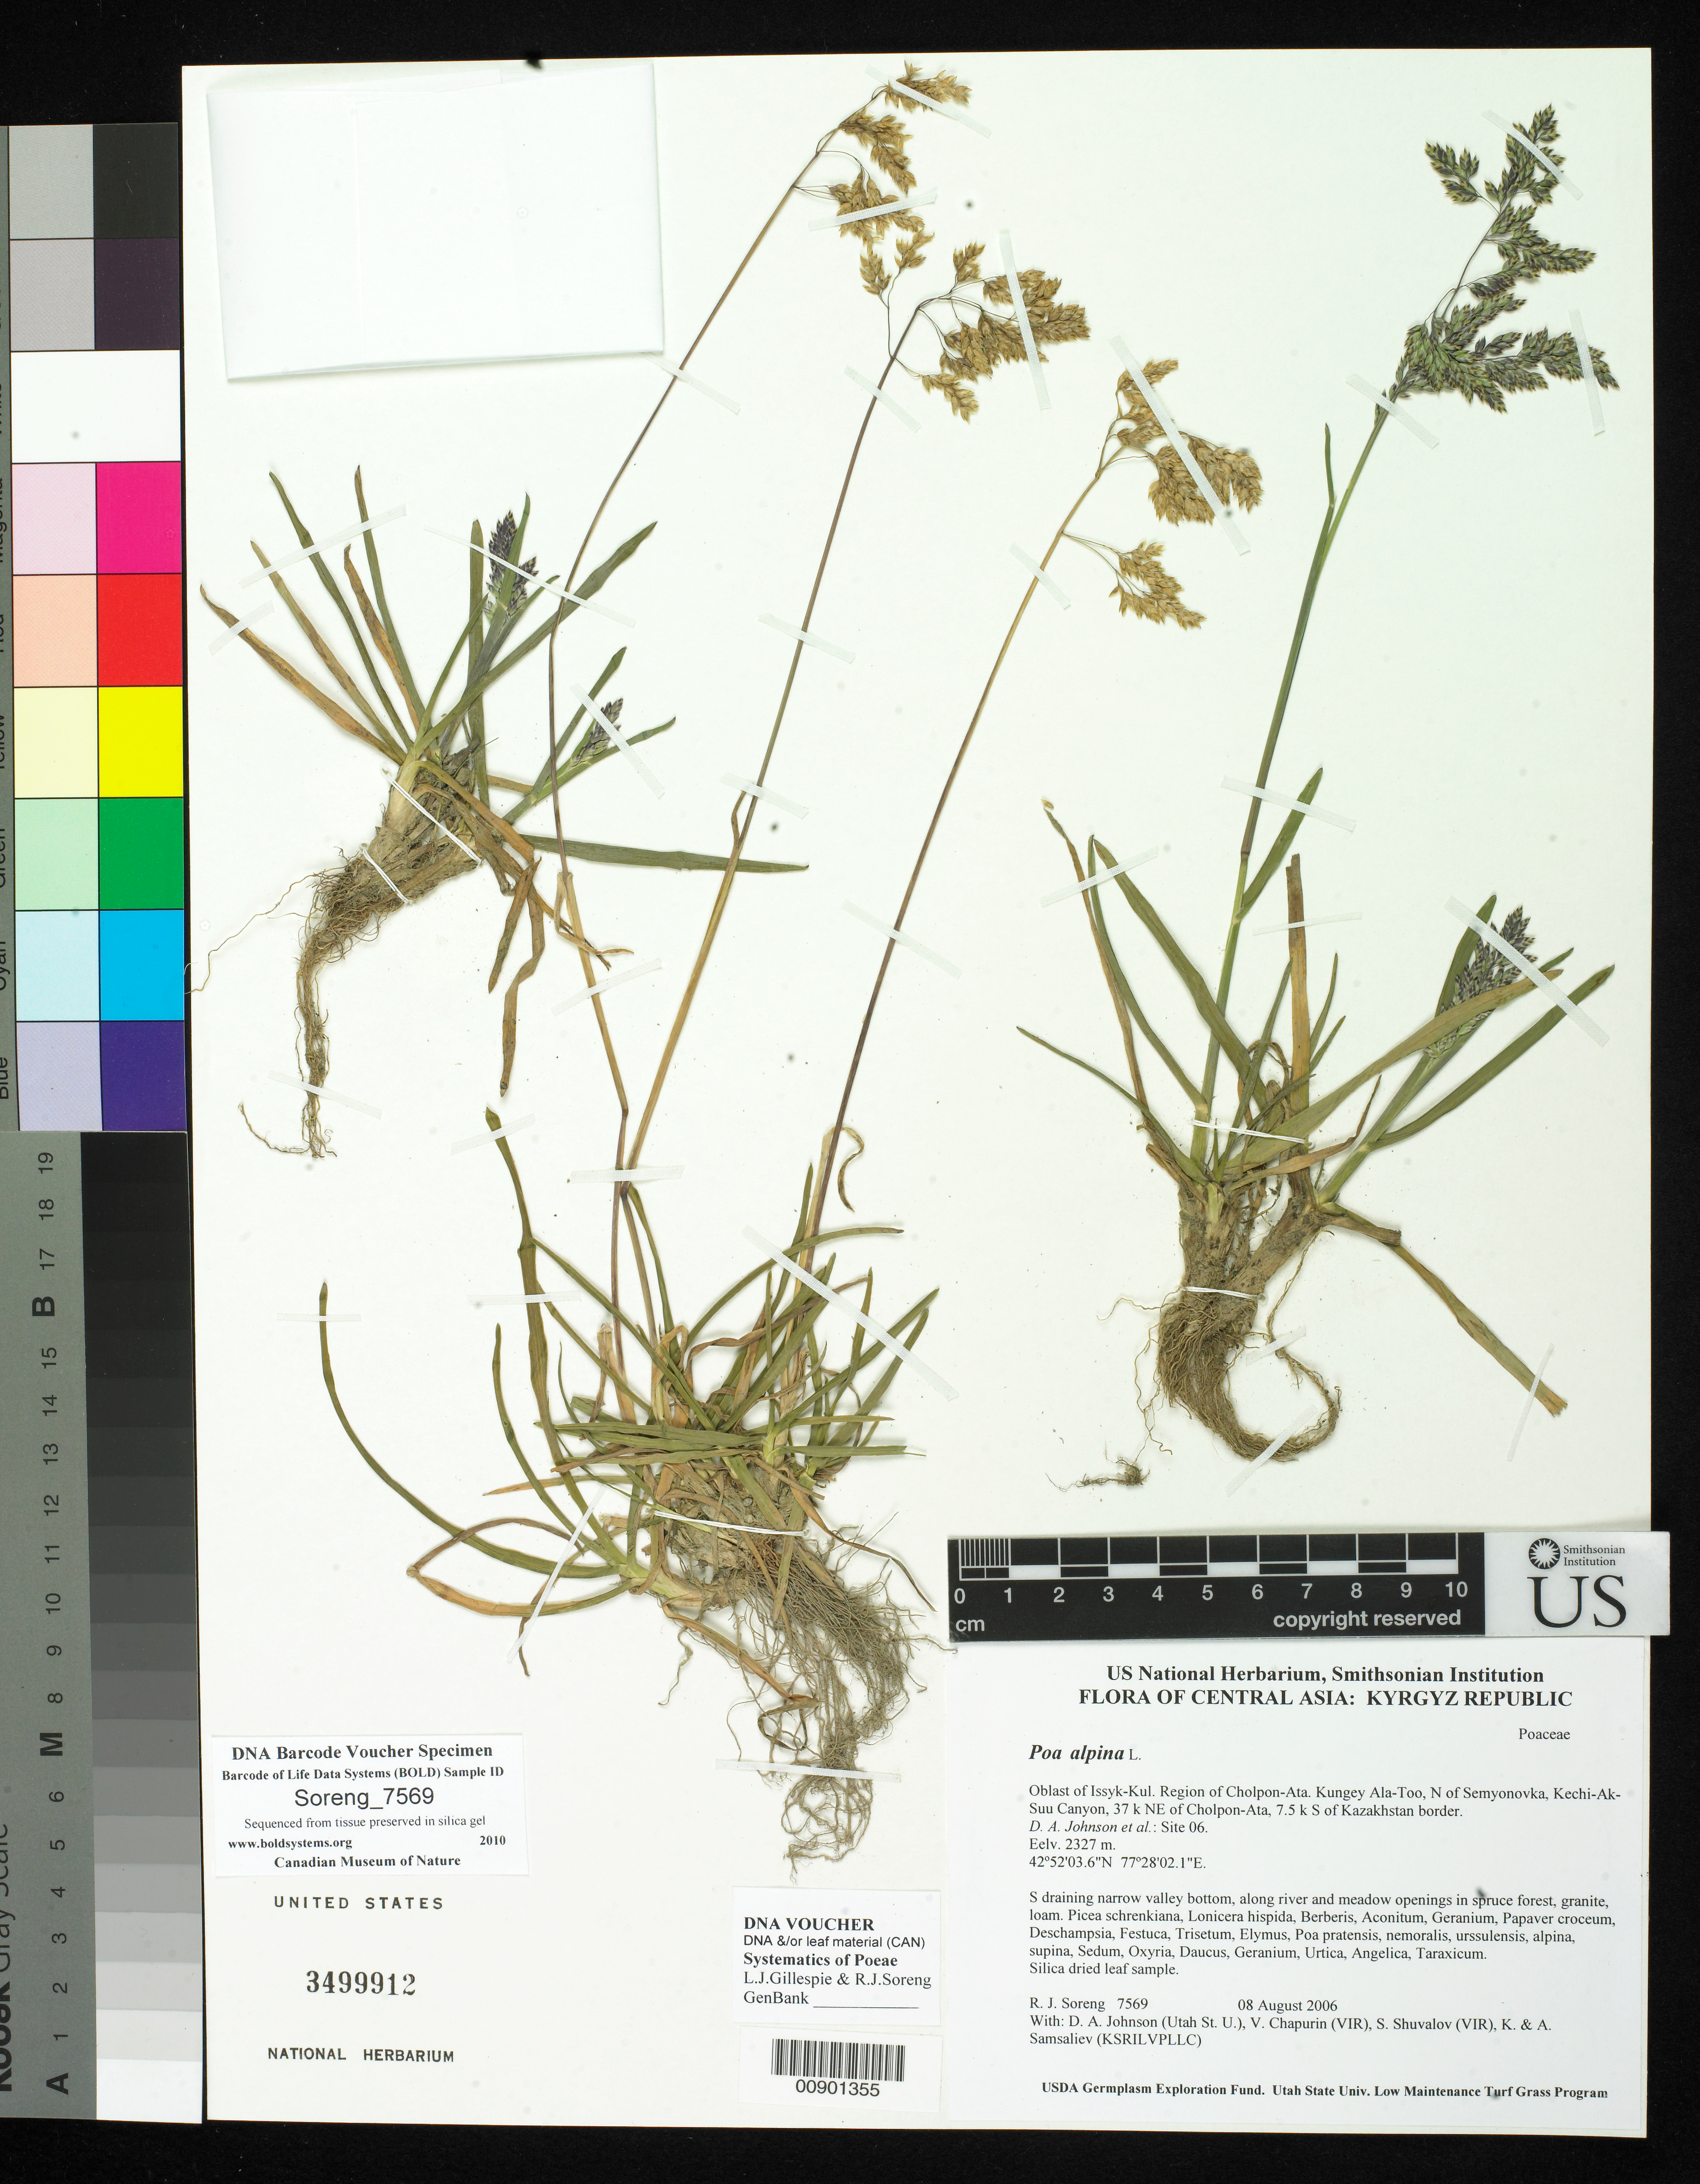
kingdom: Plantae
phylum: Tracheophyta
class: Liliopsida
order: Poales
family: Poaceae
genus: Poa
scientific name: Poa alpina subsp. alpina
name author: L.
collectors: R. J. Soreng, D. Johnson, S. Shuvalov, V. Chapurin, K. Samsaliev & A. Samsaliev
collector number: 7569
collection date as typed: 08 Aug 2006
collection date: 2006-08-08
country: Kyrgyzstan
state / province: Ysyk-Kol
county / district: Cholpon-Ata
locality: Kungey Ala-Too, N of Semyonovka, Kechi-Ak-Suu Canyon, 37 km NE of Cholpon-Ata, 7.5 km S of Kazakhstan border.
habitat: S draining narrow valley bottom, along river and meadow openings in spruce forest, granite, loam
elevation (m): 2327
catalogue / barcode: US 3499912